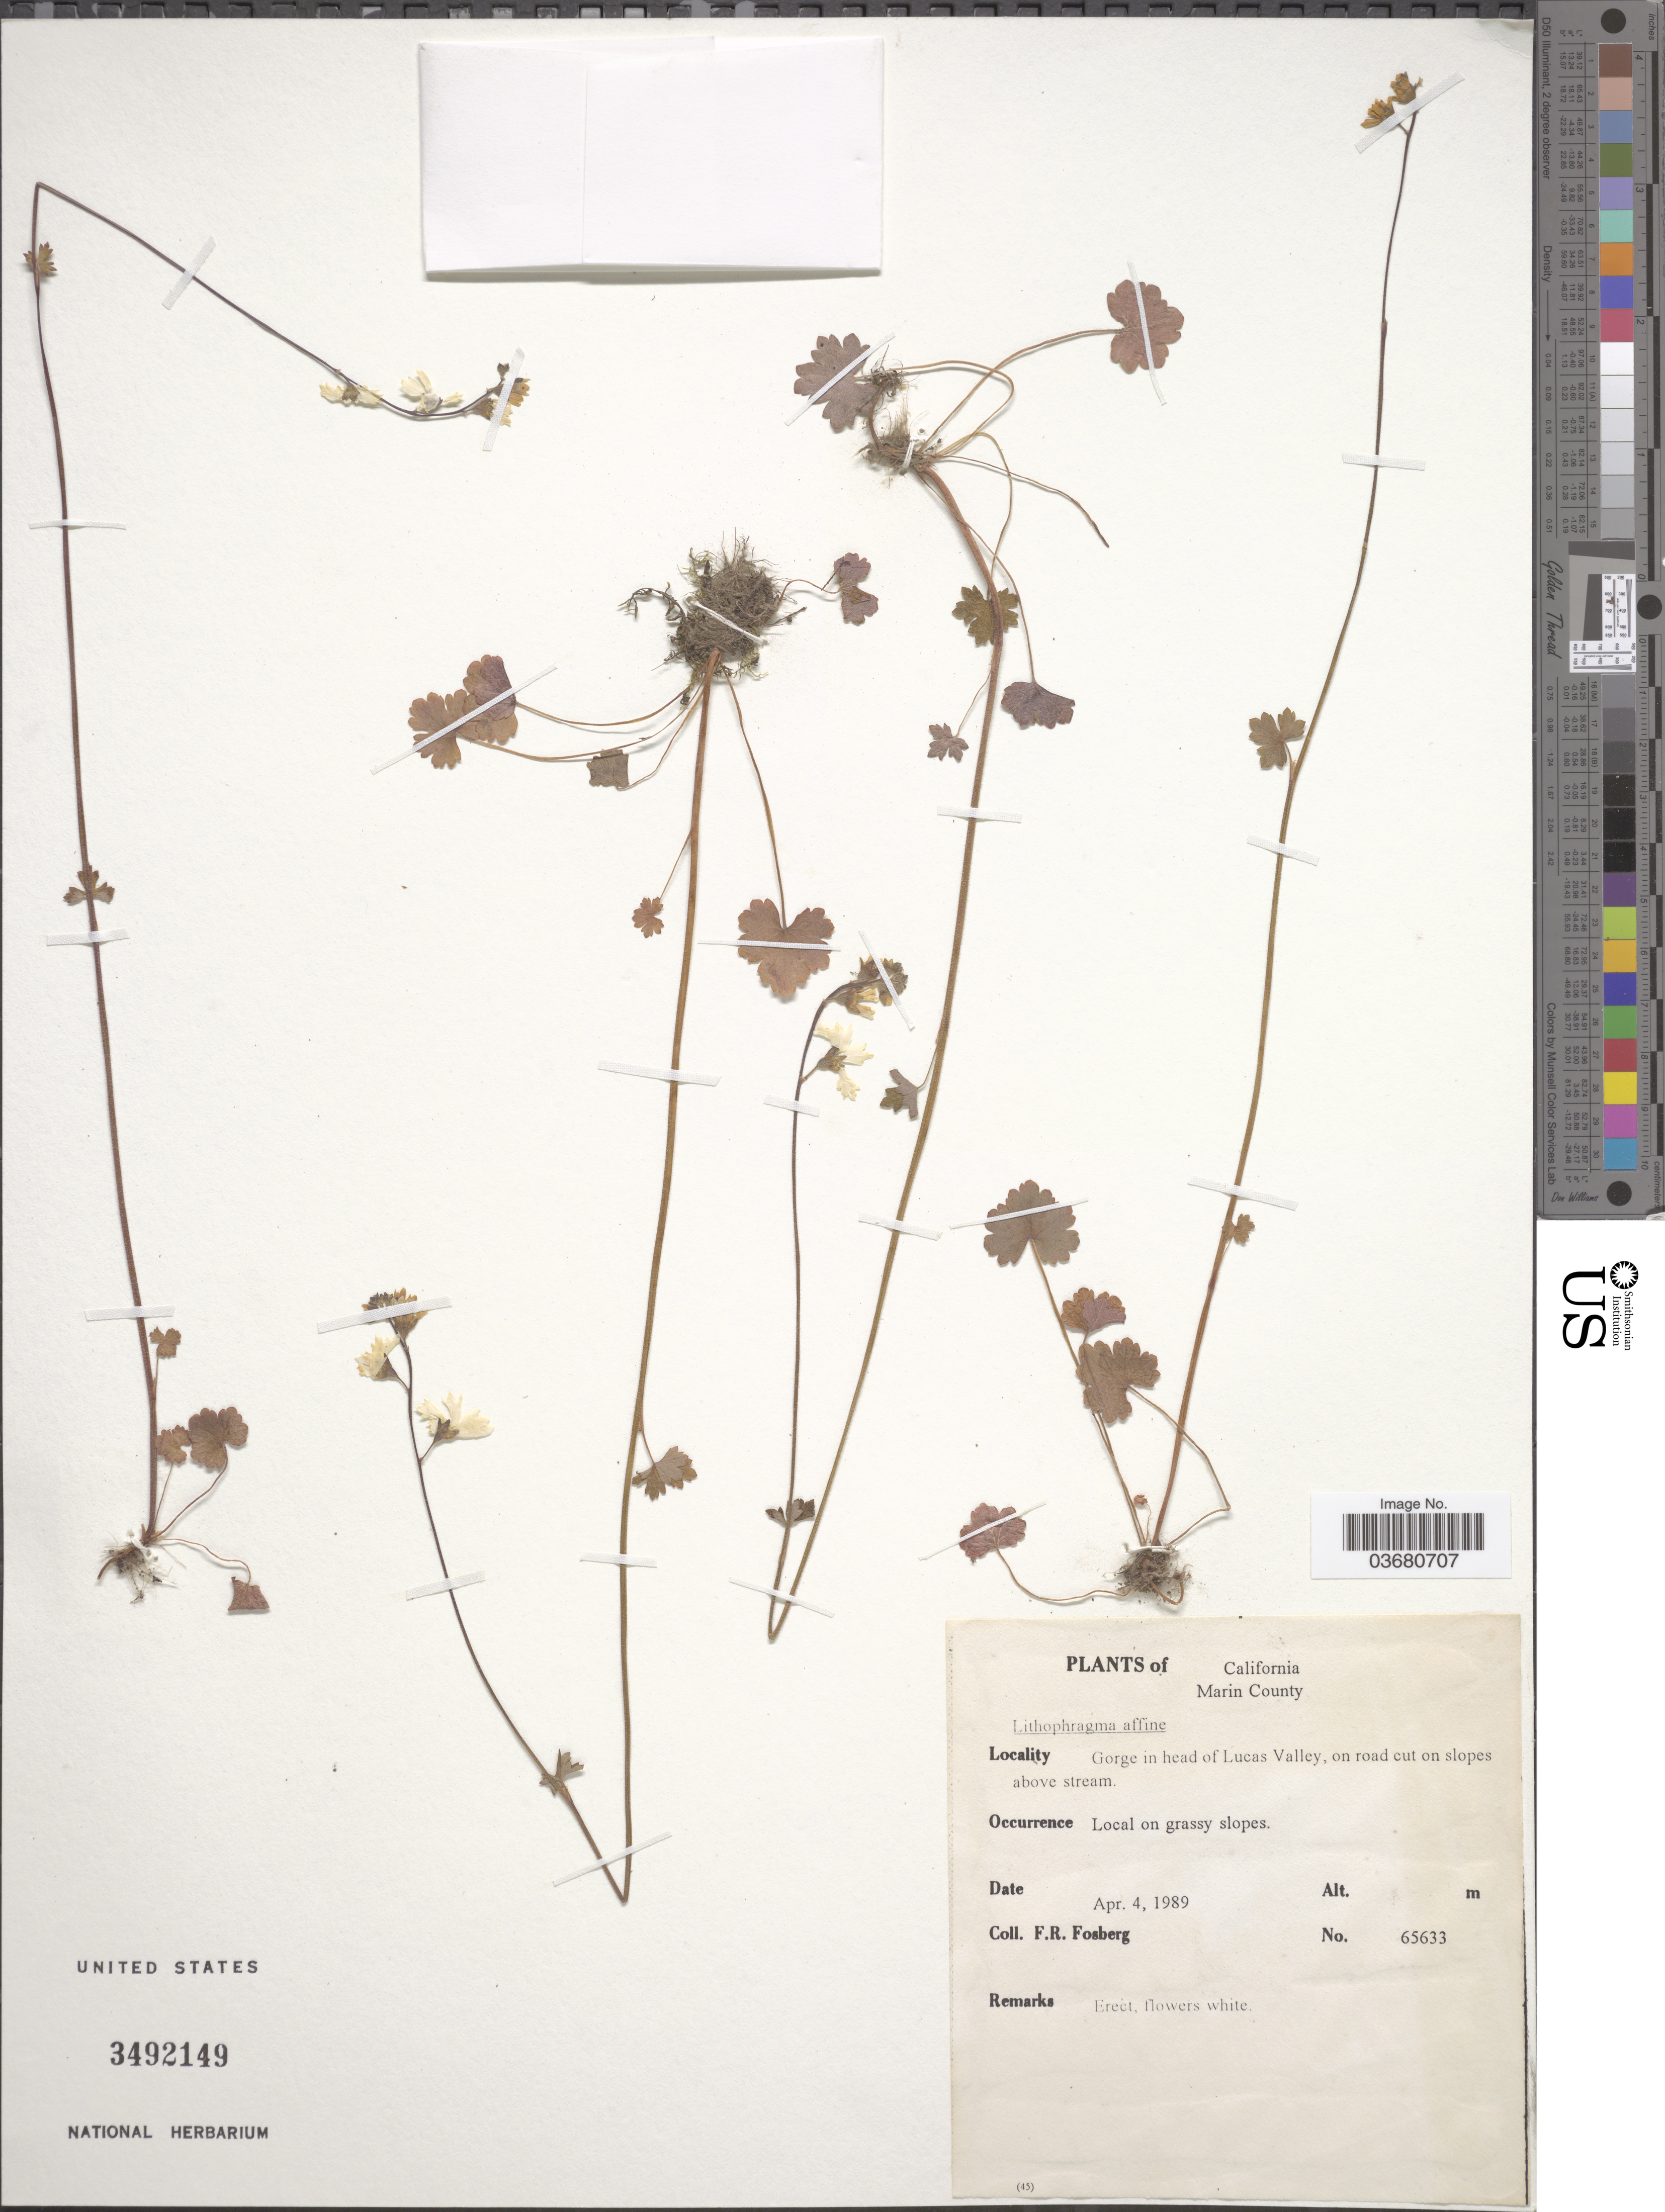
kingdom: Plantae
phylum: Tracheophyta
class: Magnoliopsida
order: Saxifragales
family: Saxifragaceae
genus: Lithophragma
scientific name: Lithophragma affine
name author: A. Gray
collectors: F. R. Fosberg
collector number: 65633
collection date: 1989-04-04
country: United States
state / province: California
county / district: Marin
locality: Marin County. Gorge in head of Lucas Valley, on road cut on slopes above stream. Local on grassy slopes.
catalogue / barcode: US 3492149